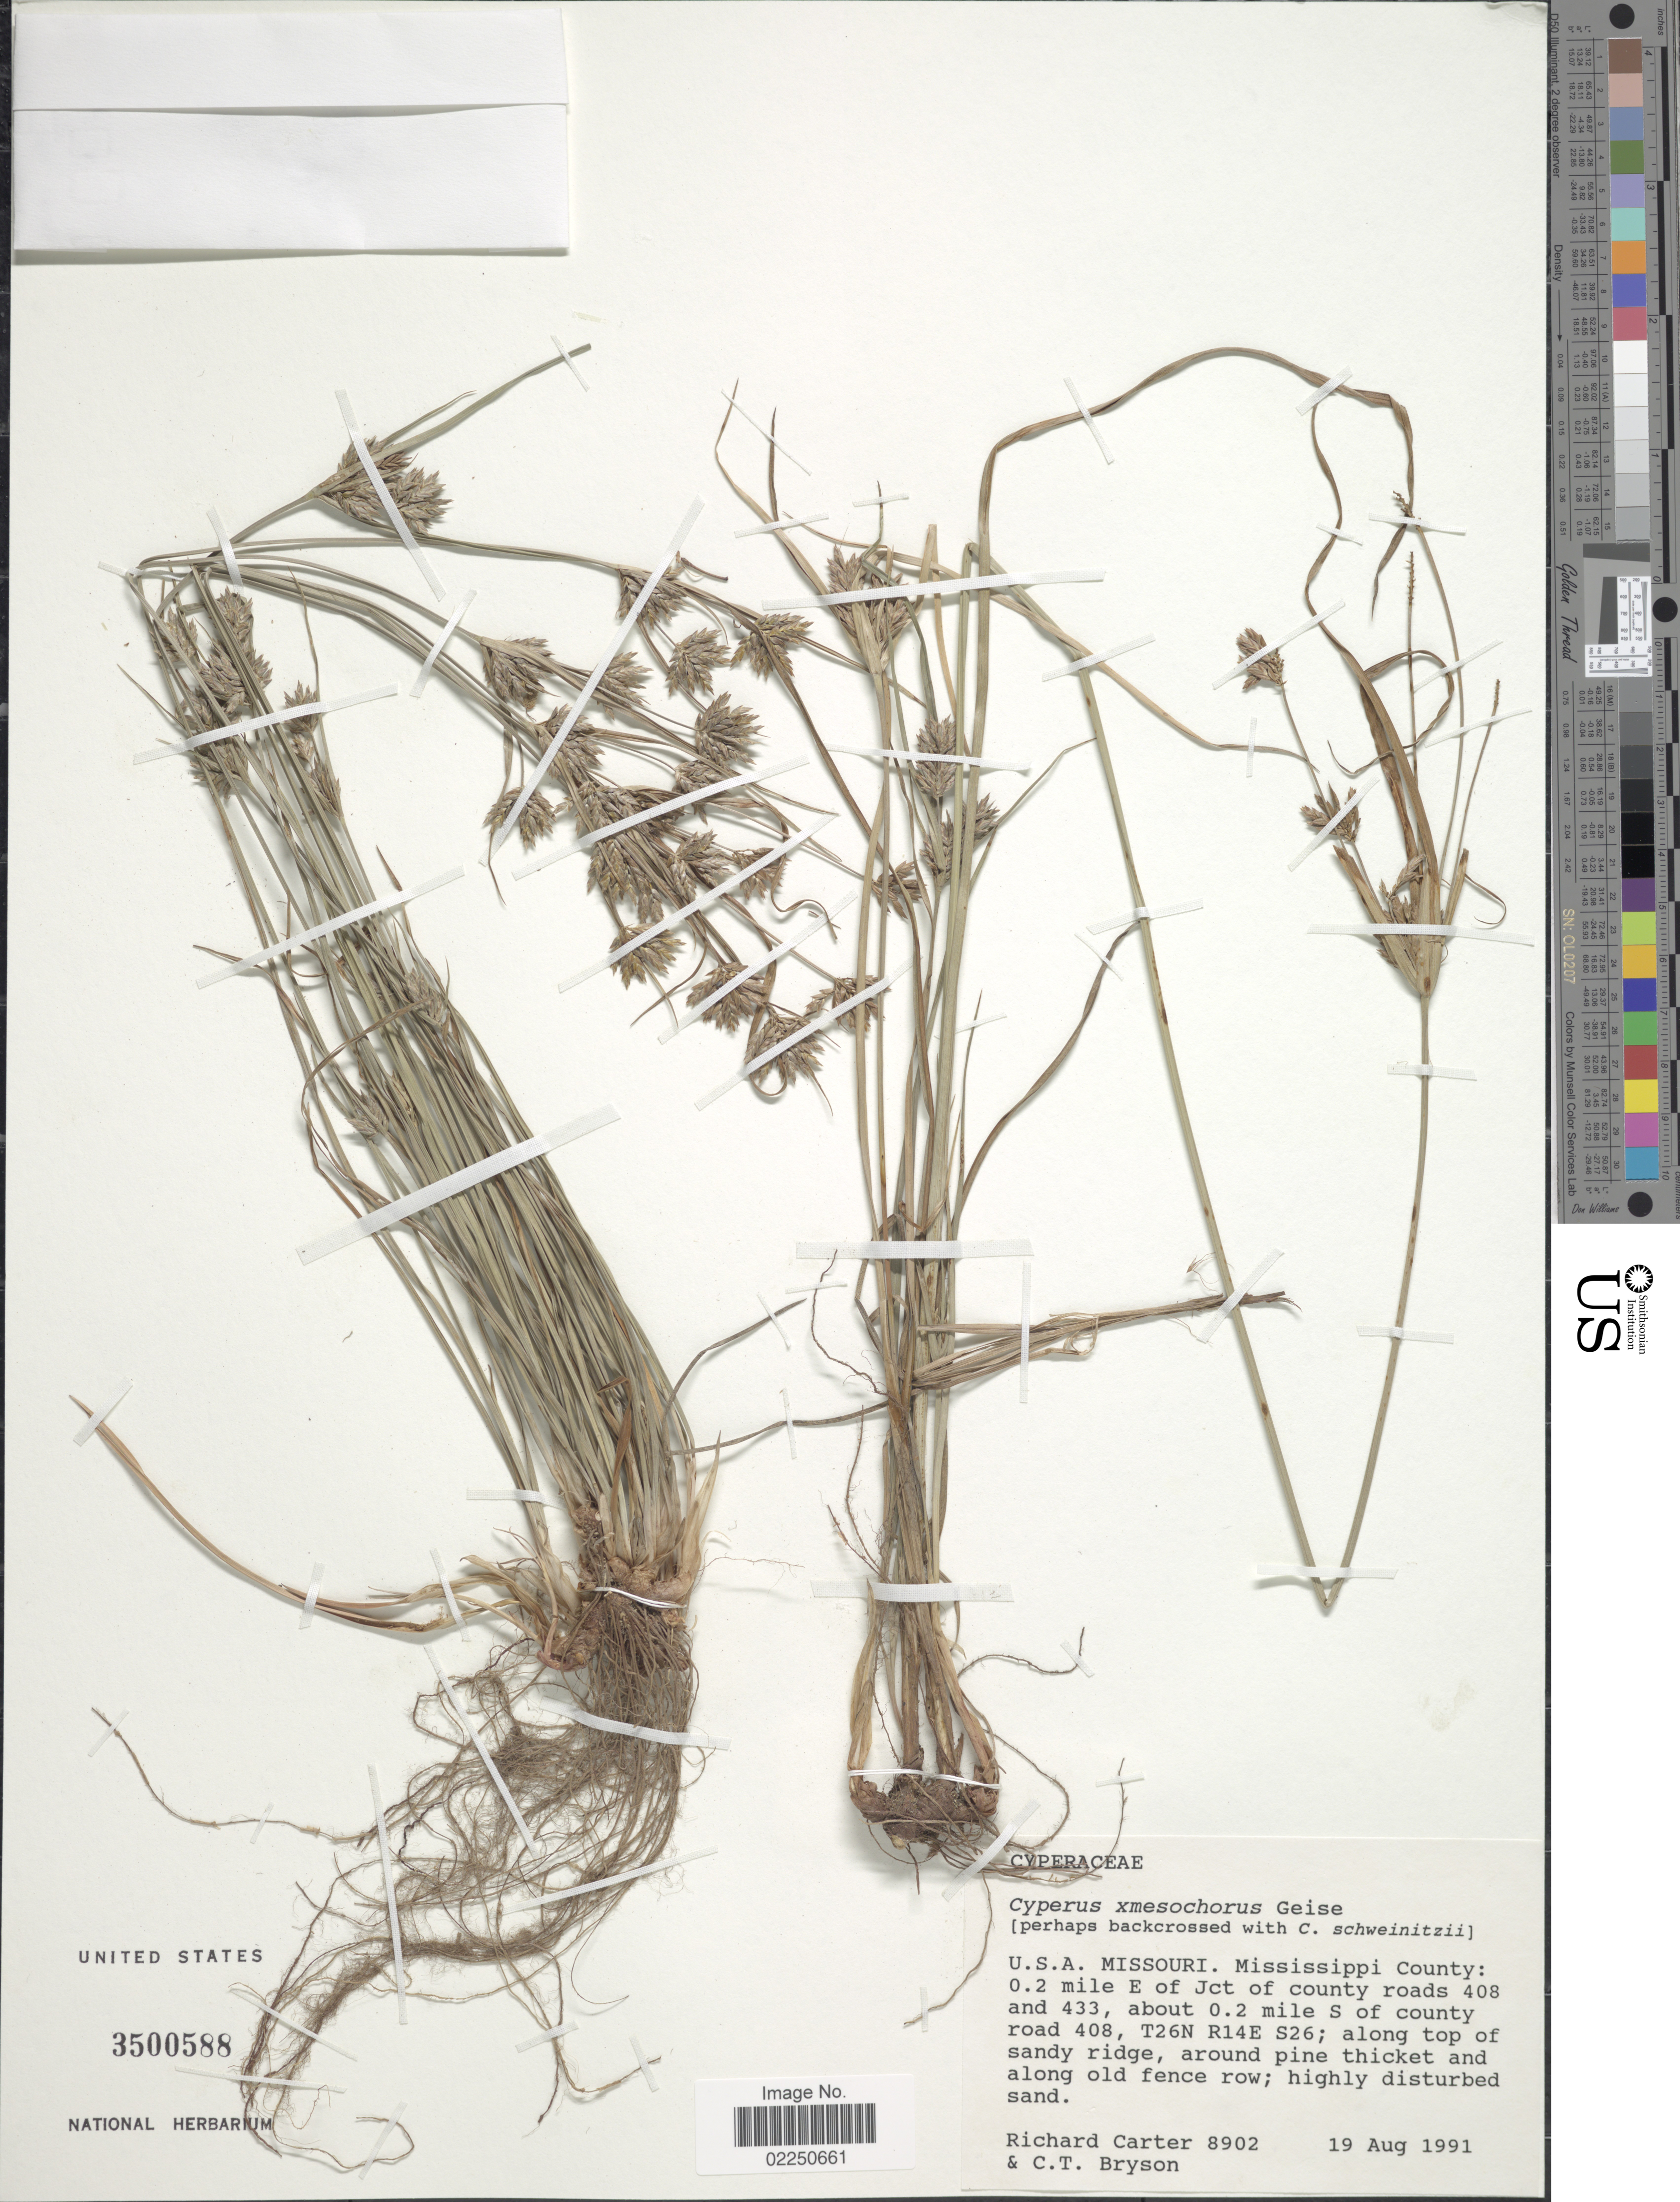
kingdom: Plantae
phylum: Tracheophyta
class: Liliopsida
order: Poales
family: Cyperaceae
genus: Cyperus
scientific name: Cyperus x mesochorus Geise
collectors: R. Carter & C. Bryson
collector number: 8902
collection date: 1991-08-19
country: United States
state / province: Missouri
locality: U.S.A. Mississippi County: 0.2 mile E of Jct of county roads 408 and 433, about 0.2 mile S of county road 408, T26N R14E S26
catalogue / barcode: US 3500588